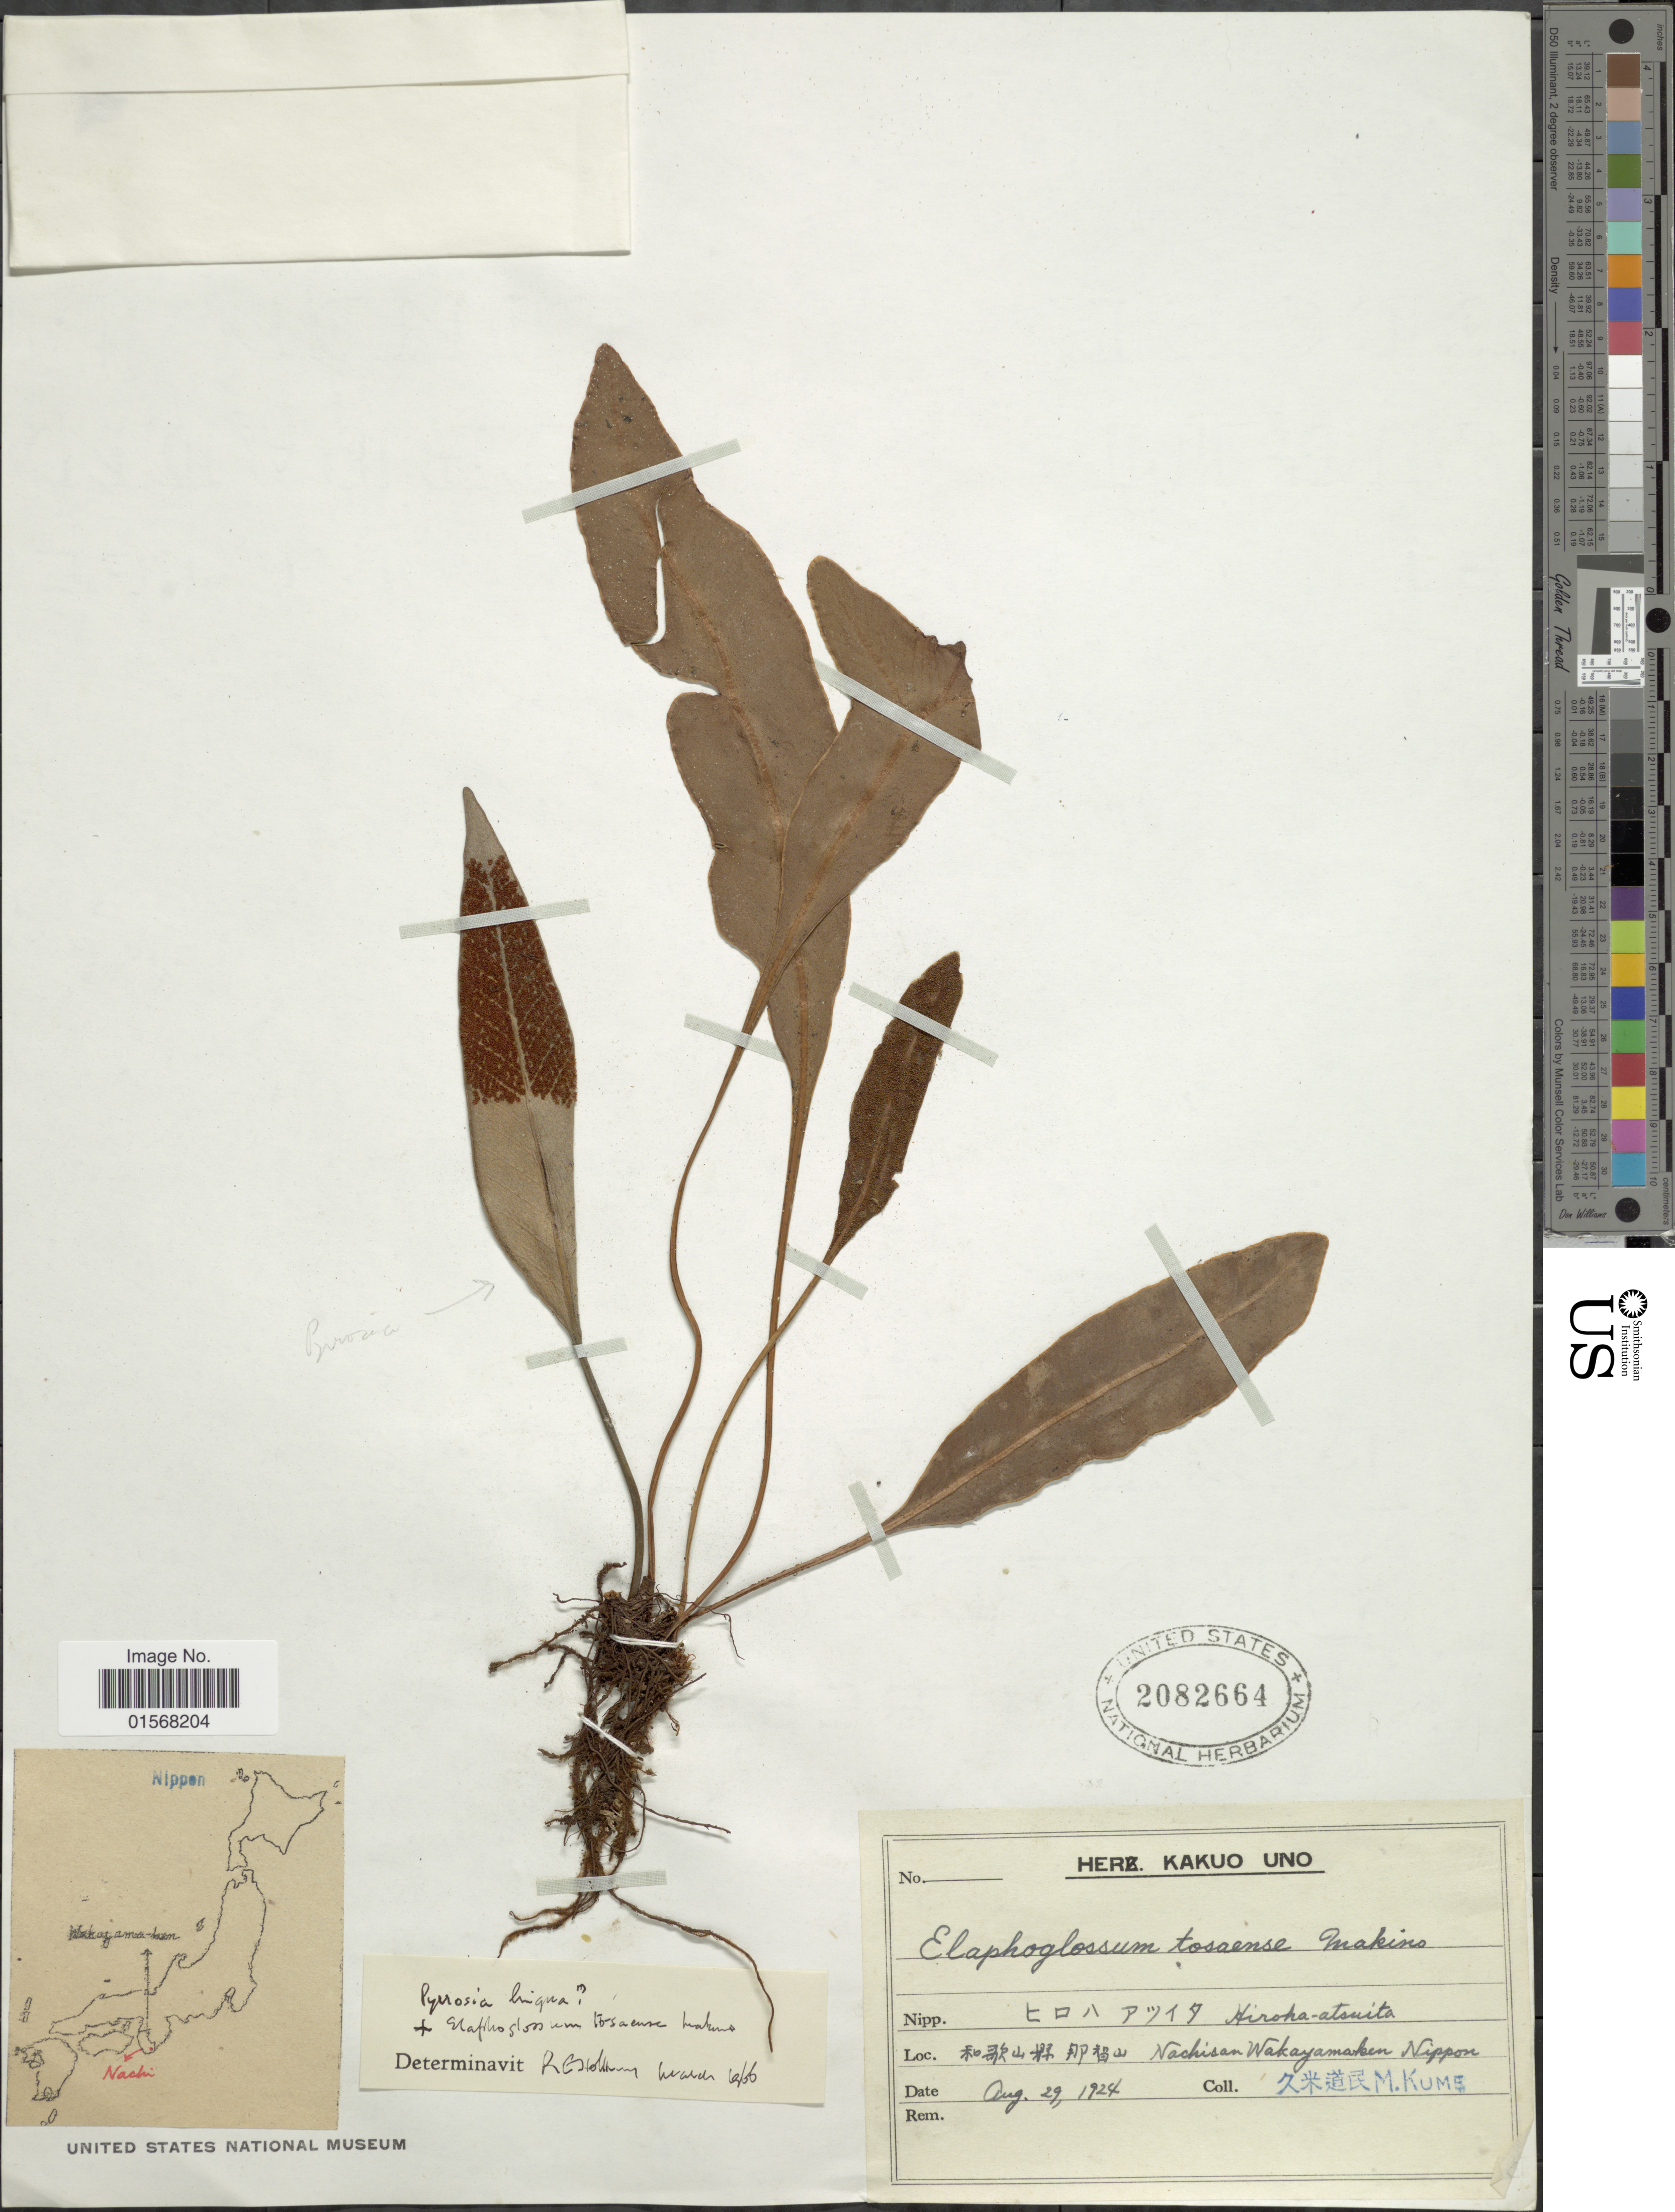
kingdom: Plantae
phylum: Tracheophyta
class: Polypodiopsida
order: Polypodiales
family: Dryopteridaceae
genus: Elaphoglossum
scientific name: Elaphoglossum tosaense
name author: (Yatabe) Makino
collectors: M. Kume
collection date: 1924-08-29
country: Japan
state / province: Wakayama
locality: Hiroka-atsuita, Nachisan Wakayamaken Nippon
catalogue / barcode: US 2082664